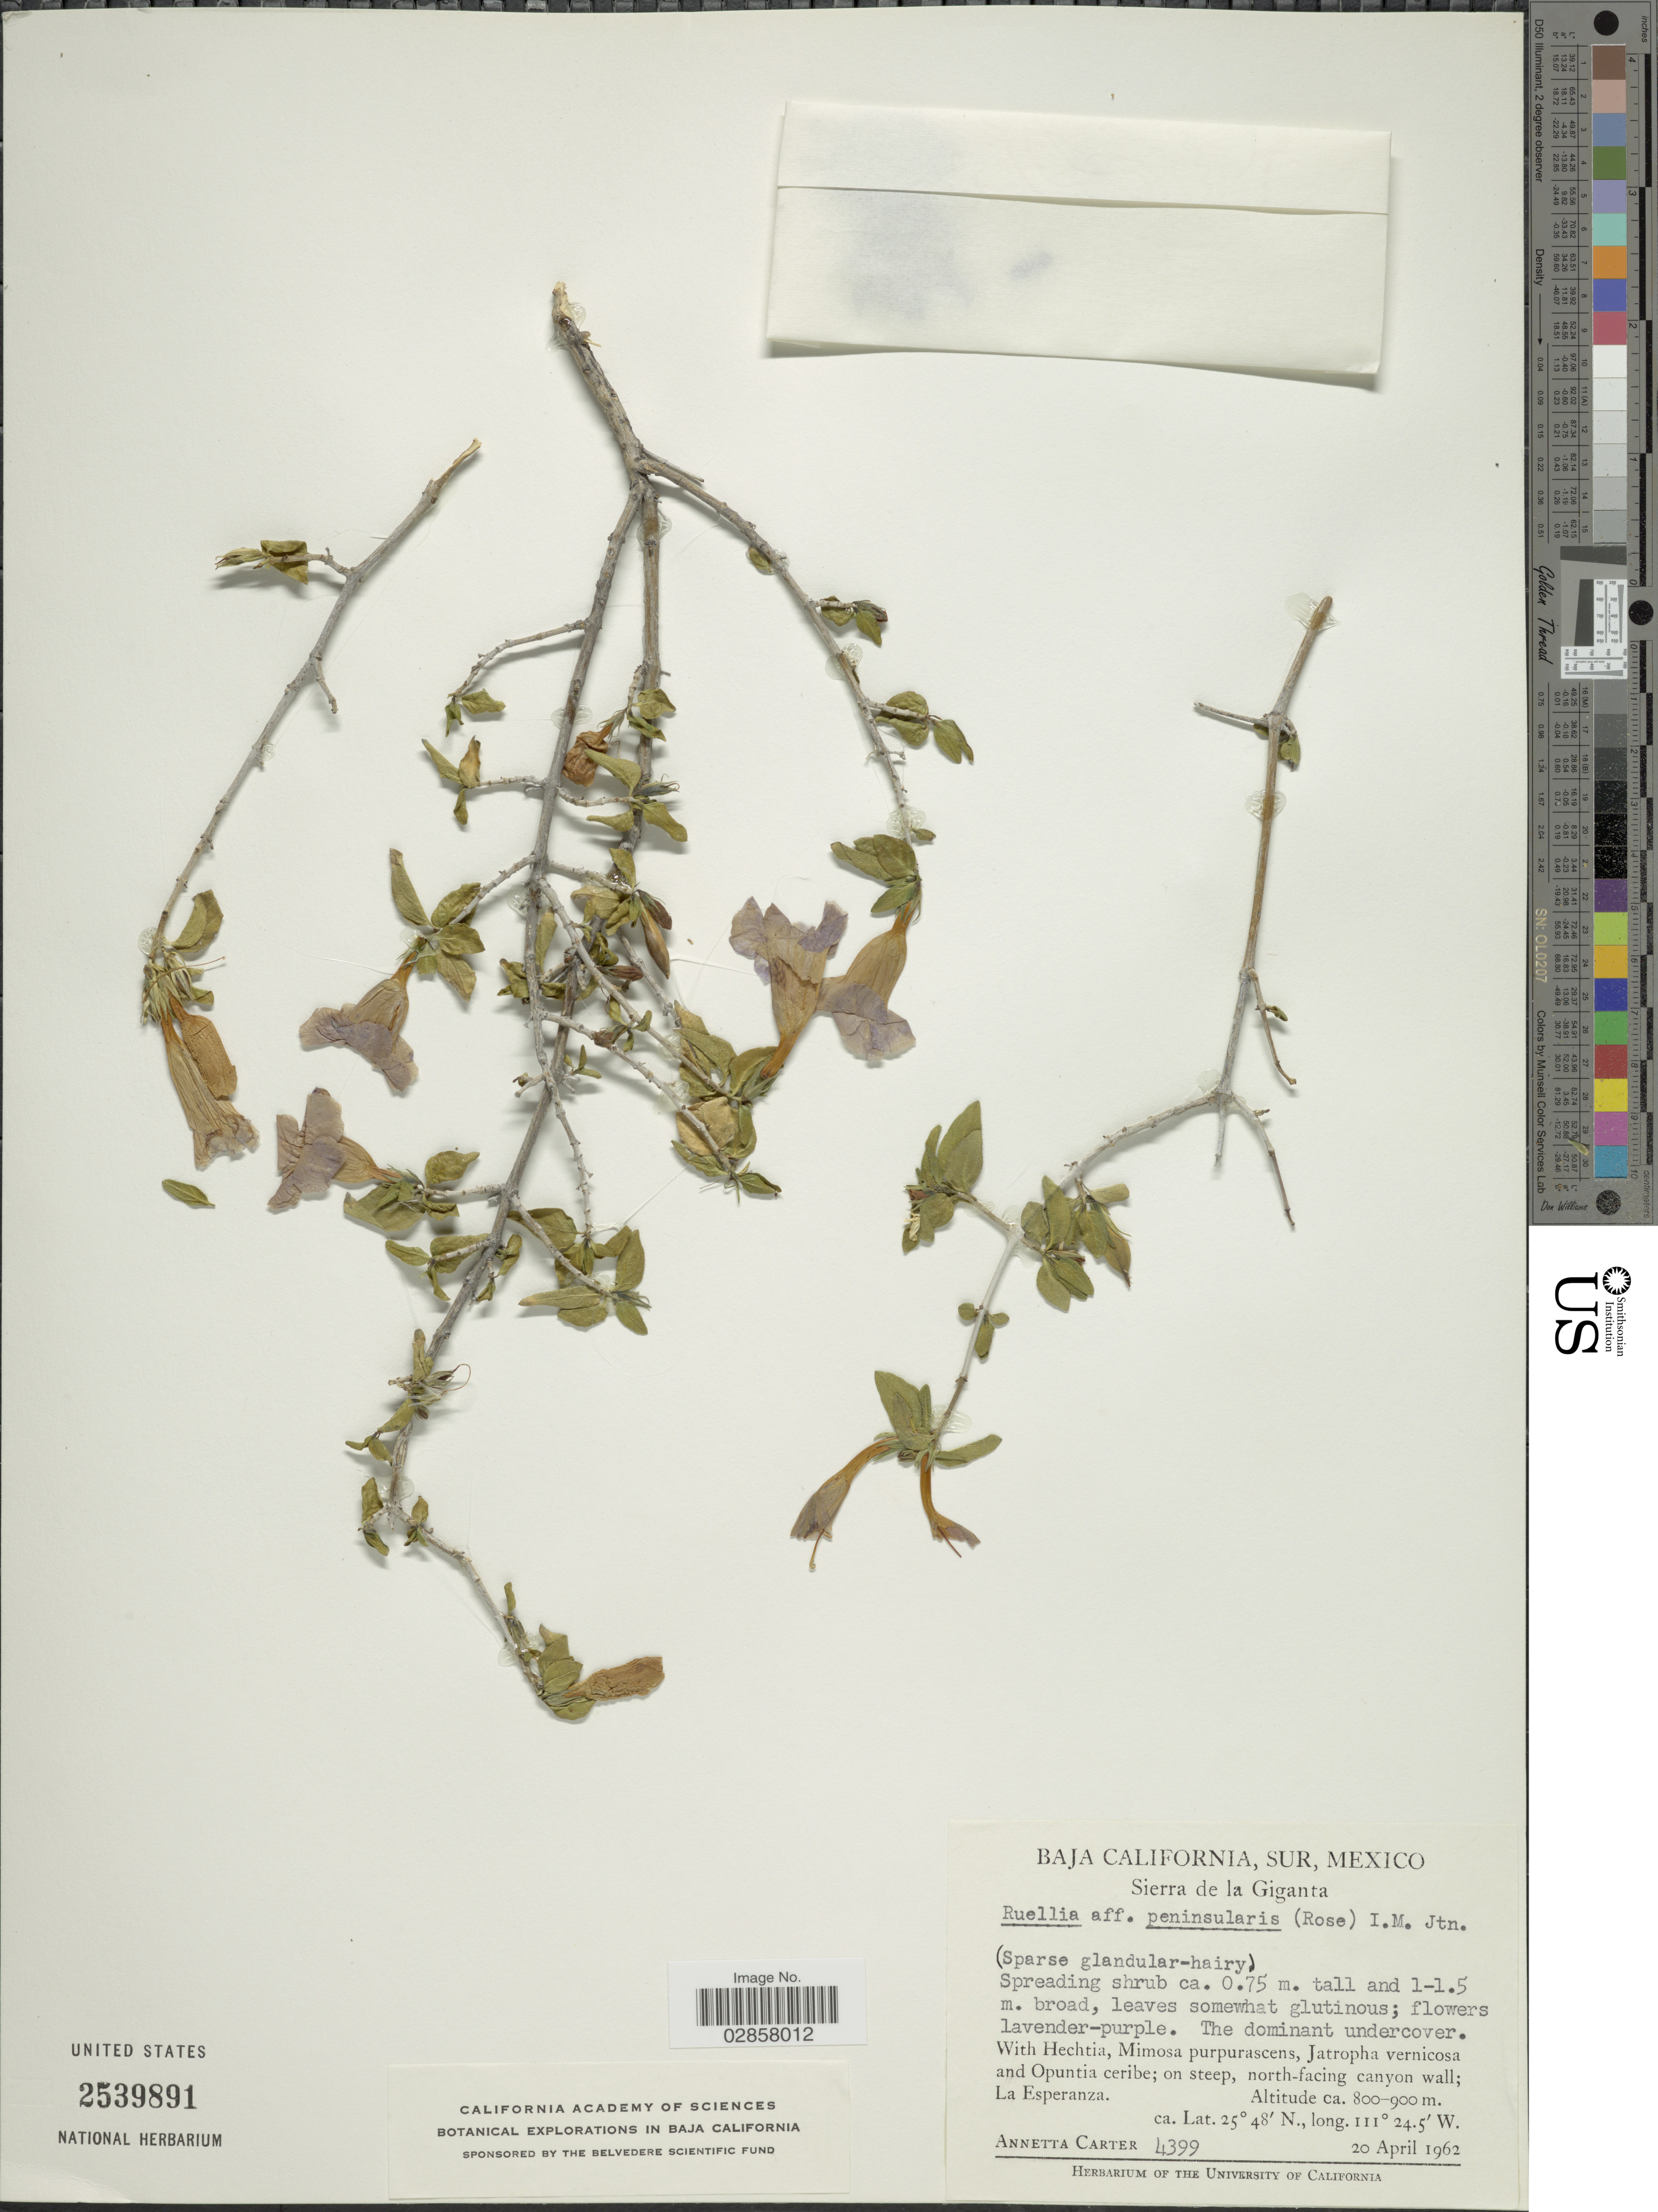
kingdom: Plantae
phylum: Tracheophyta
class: Magnoliopsida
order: Lamiales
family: Acanthaceae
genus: Ruellia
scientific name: Ruellia peninsularis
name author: I.M. Johnst.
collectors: A. Carter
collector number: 4399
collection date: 1962-04-20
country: Mexico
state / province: Baja California Sur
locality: Sierra de la Giganta, north-facing canyon wall; La Esperanza.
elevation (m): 800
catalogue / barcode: US 2539891